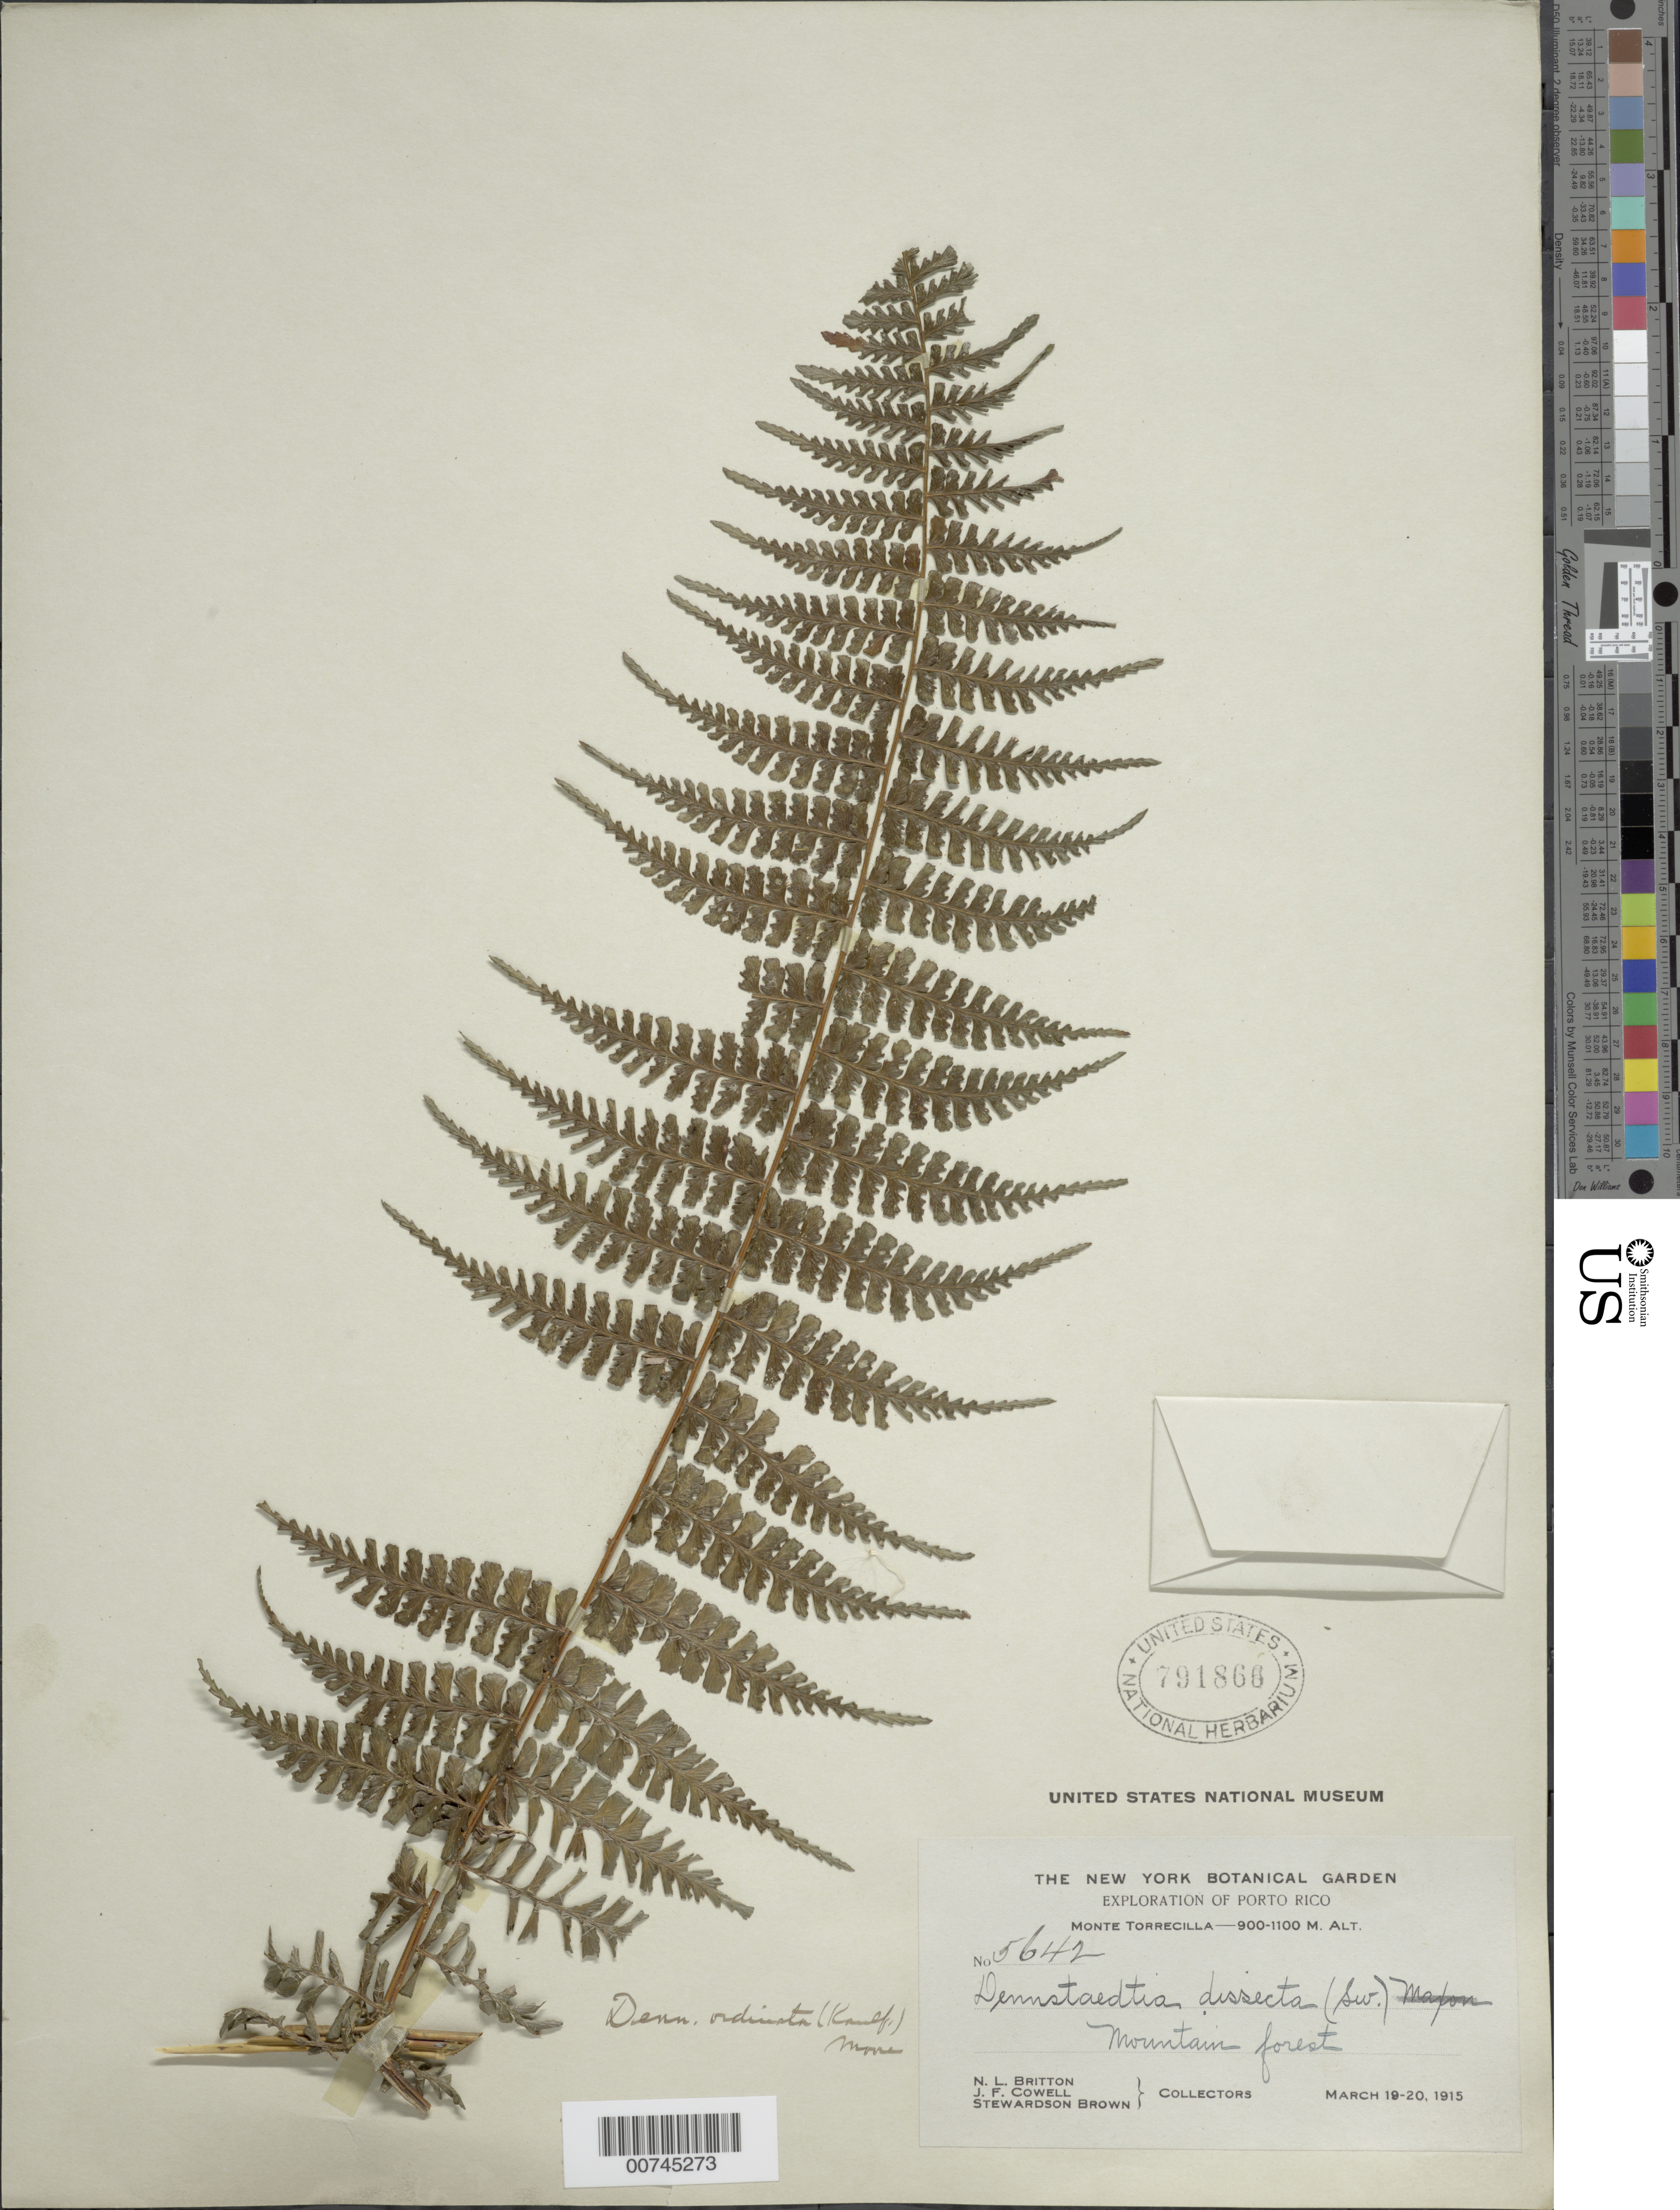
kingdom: Plantae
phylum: Tracheophyta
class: Polypodiopsida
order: Polypodiales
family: Dennstaedtiaceae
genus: Dennstaedtia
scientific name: Dennstaedtia dissecta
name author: (Sw.) T. Moore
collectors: N. Britton, J. F. Cowell & S. Brown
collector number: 5642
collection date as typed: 19 Mar 1915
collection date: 1915-03-19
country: Puerto Rico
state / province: Barranquitas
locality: Monte Torrecilla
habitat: Mountain forest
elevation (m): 900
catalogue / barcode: US 791866